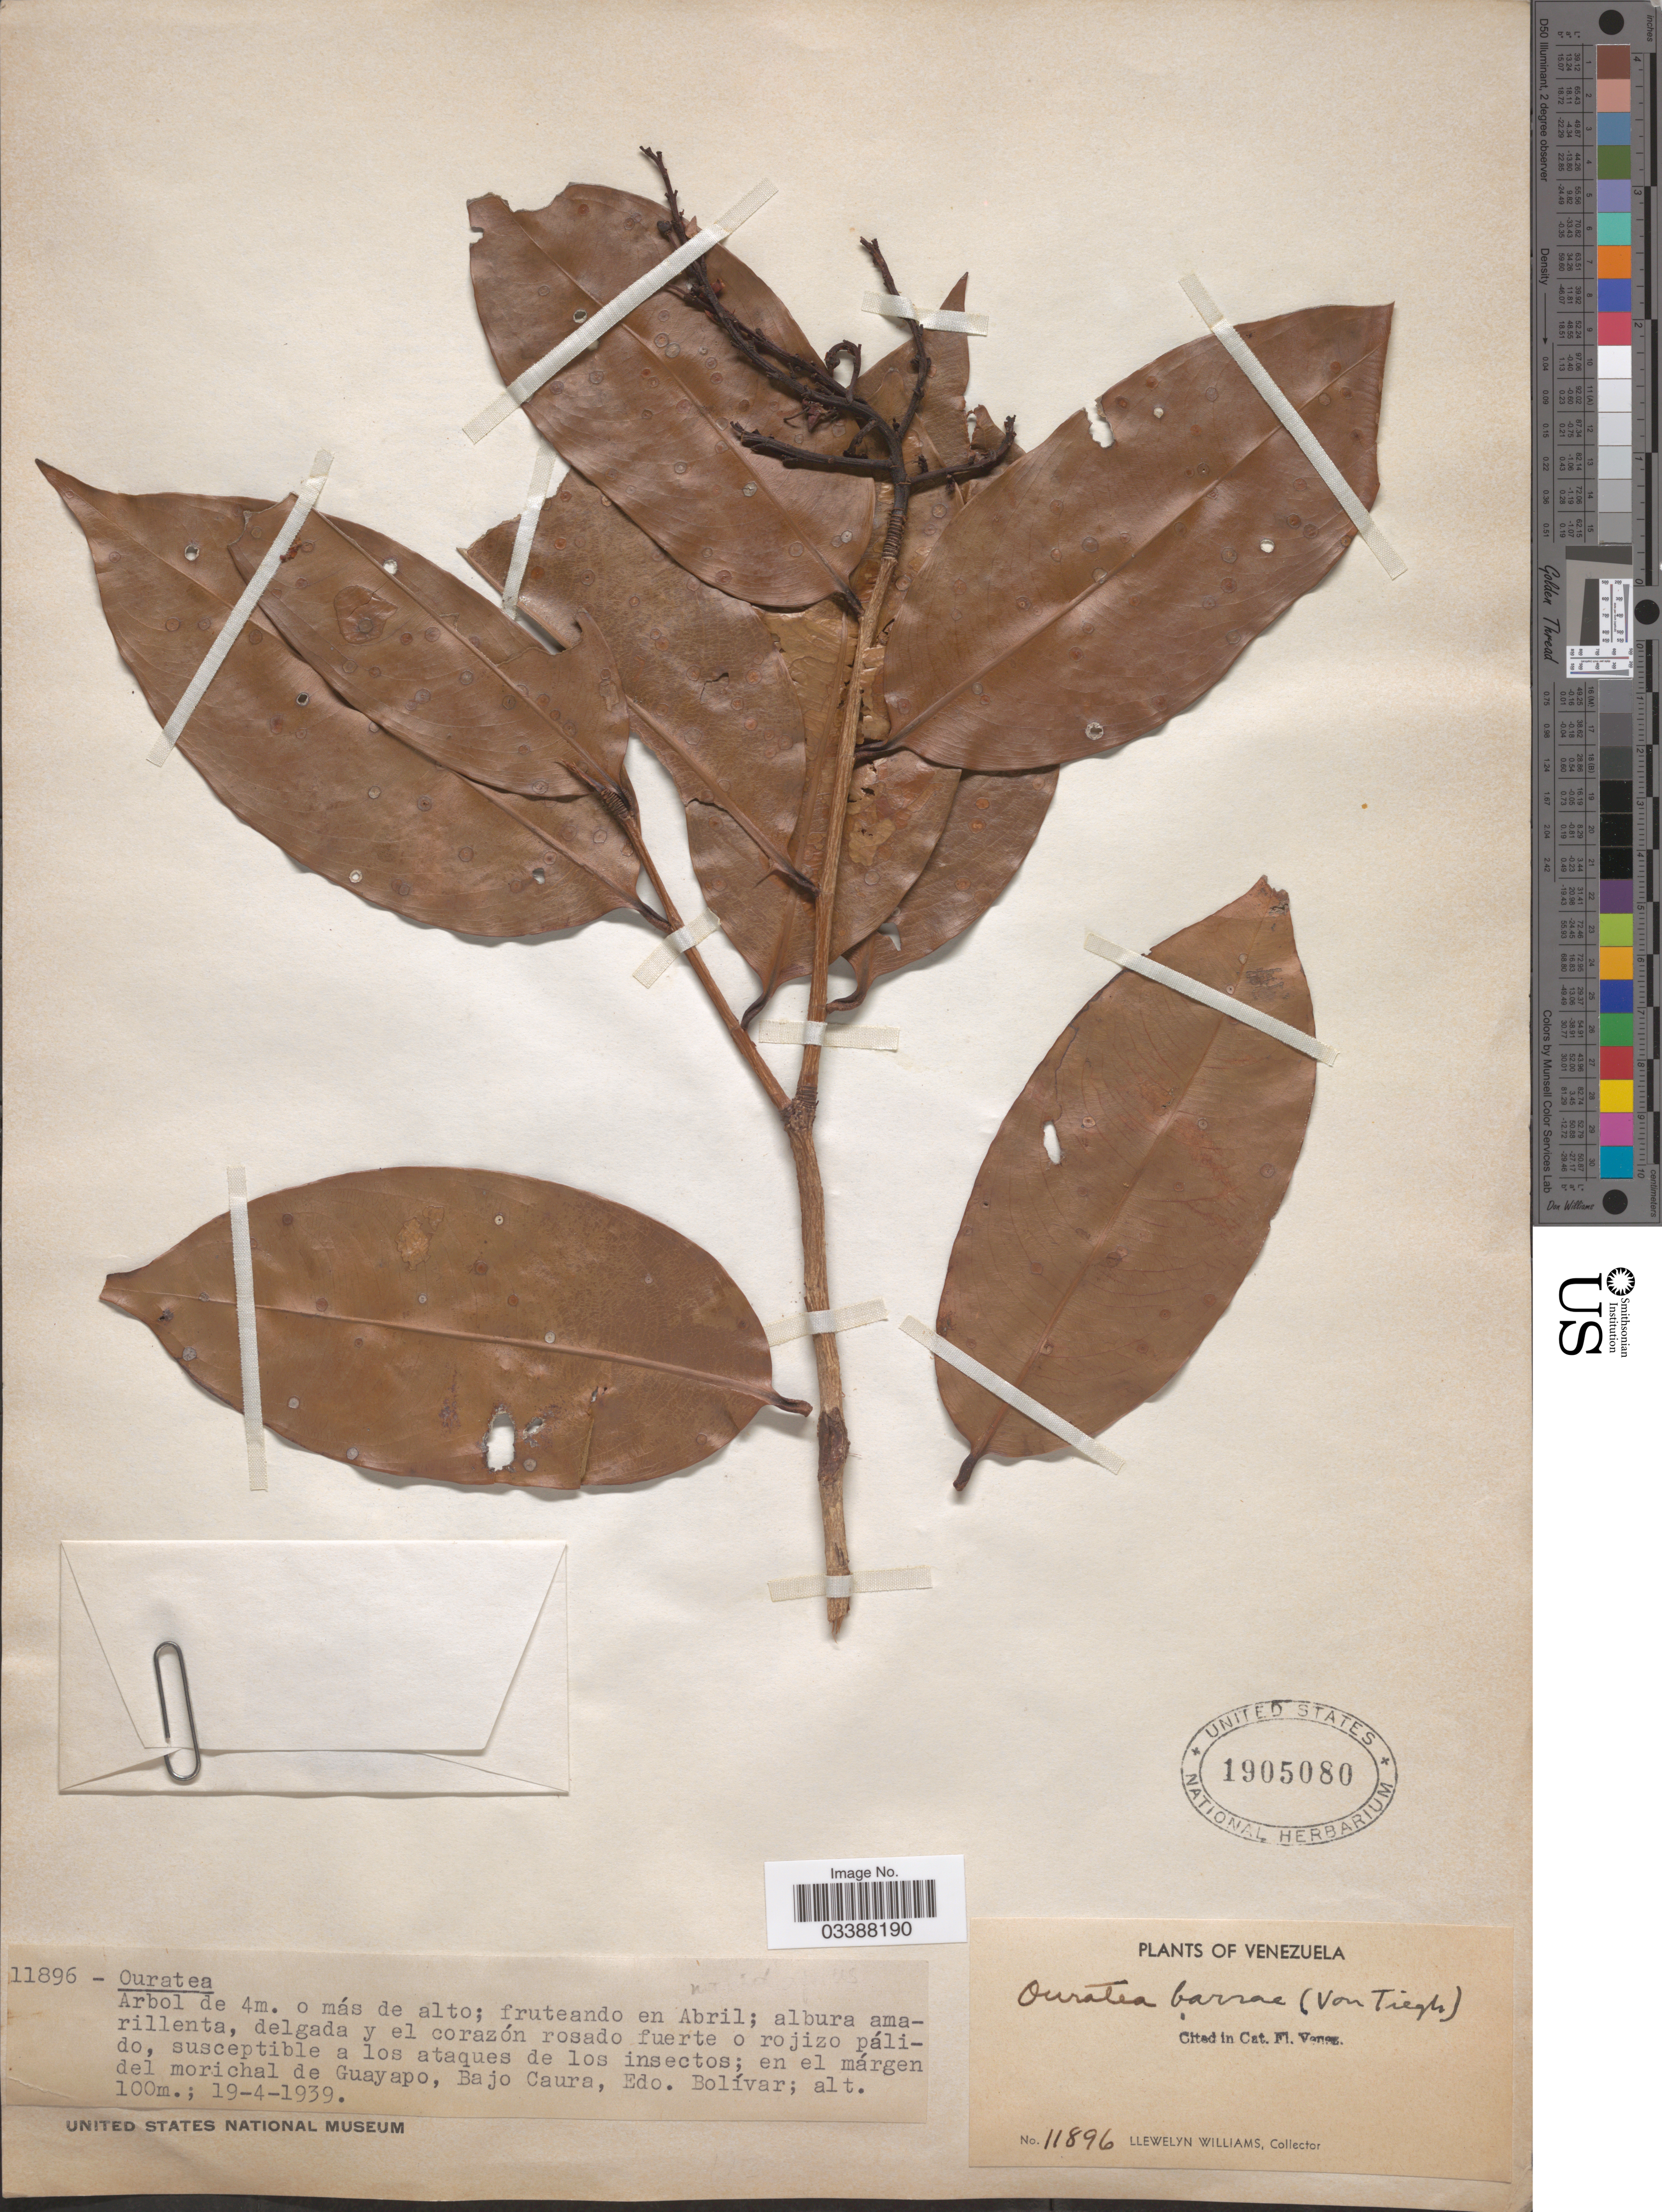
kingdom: Plantae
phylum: Tracheophyta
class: Magnoliopsida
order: Malpighiales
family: Ochnaceae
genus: Ouratea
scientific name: Ouratea barrae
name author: Tiegh.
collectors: Ll. Williams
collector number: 11896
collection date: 1939-04-19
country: Venezuela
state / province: Bolivar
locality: En el márgen del morichal de Guayapo, Bajo Caura.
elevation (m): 100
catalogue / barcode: US 1905080